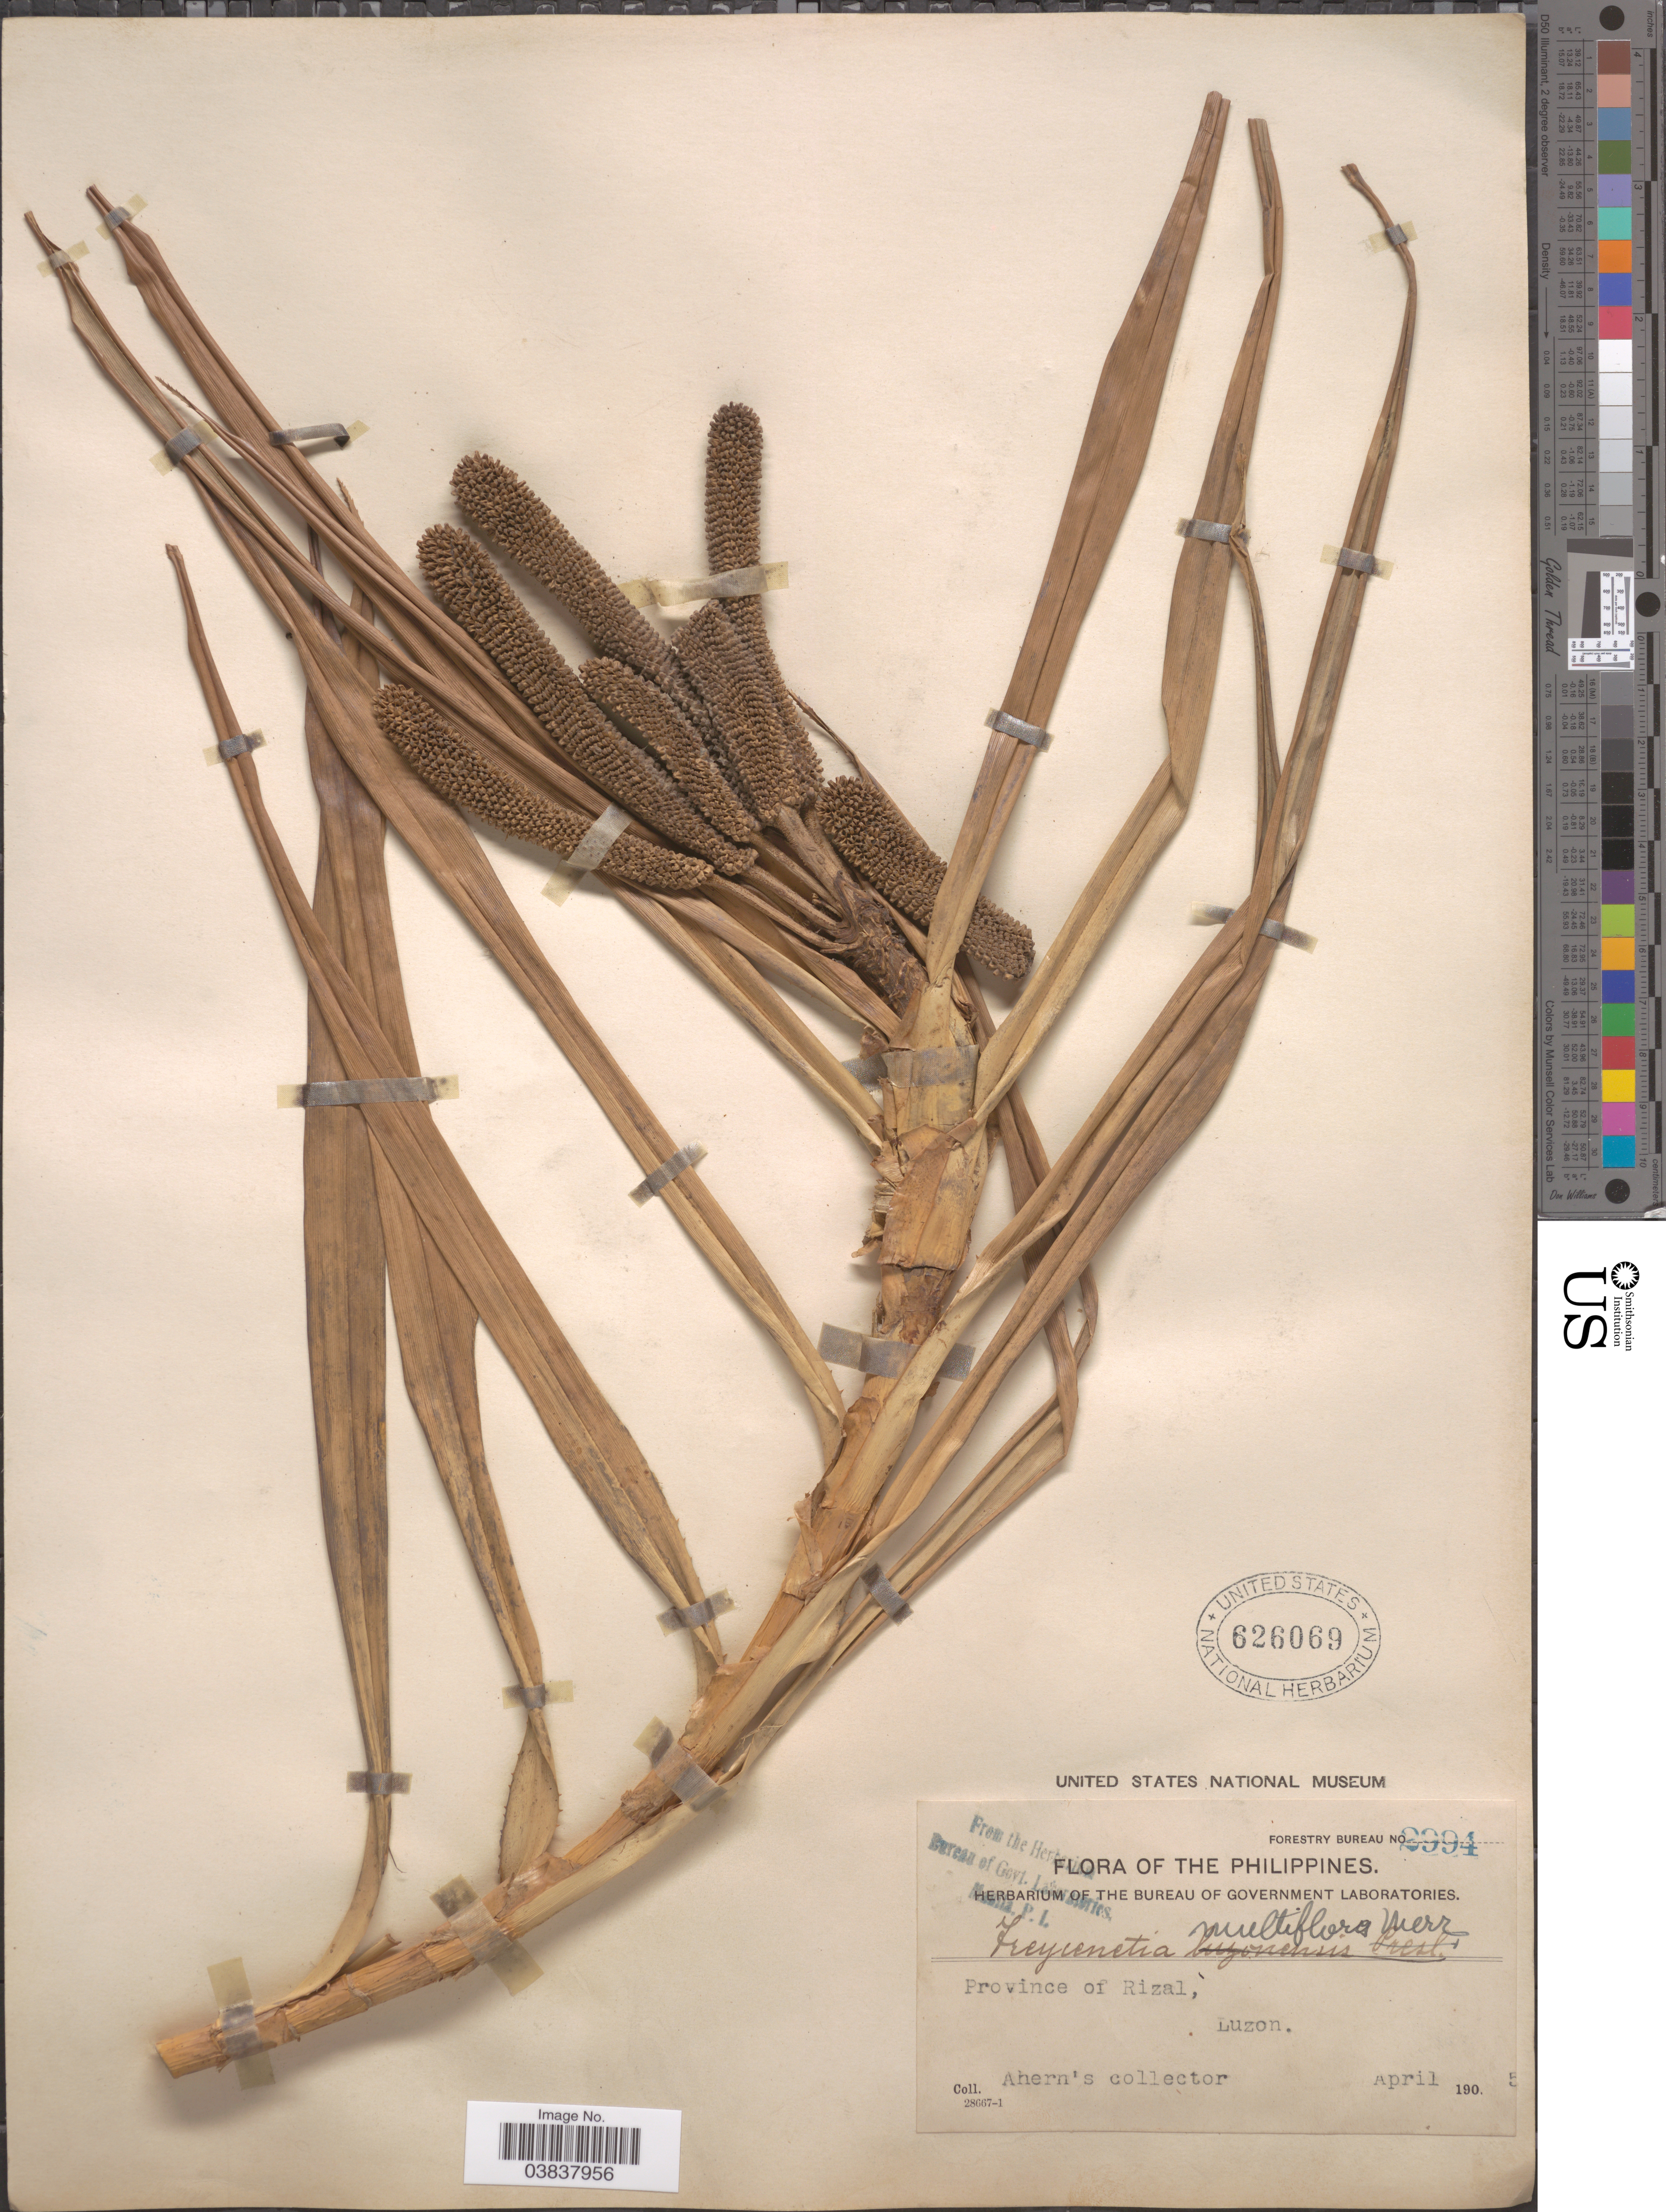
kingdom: Plantae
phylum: Tracheophyta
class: Liliopsida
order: Pandanales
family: Pandanaceae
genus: Freycinetia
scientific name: Freycinetia multiflora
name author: Merr.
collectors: Ahern's collector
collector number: Forestry Bureau 2994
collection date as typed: April 190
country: Philippines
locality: Province of Rizal, Luzon.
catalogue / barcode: US 626069